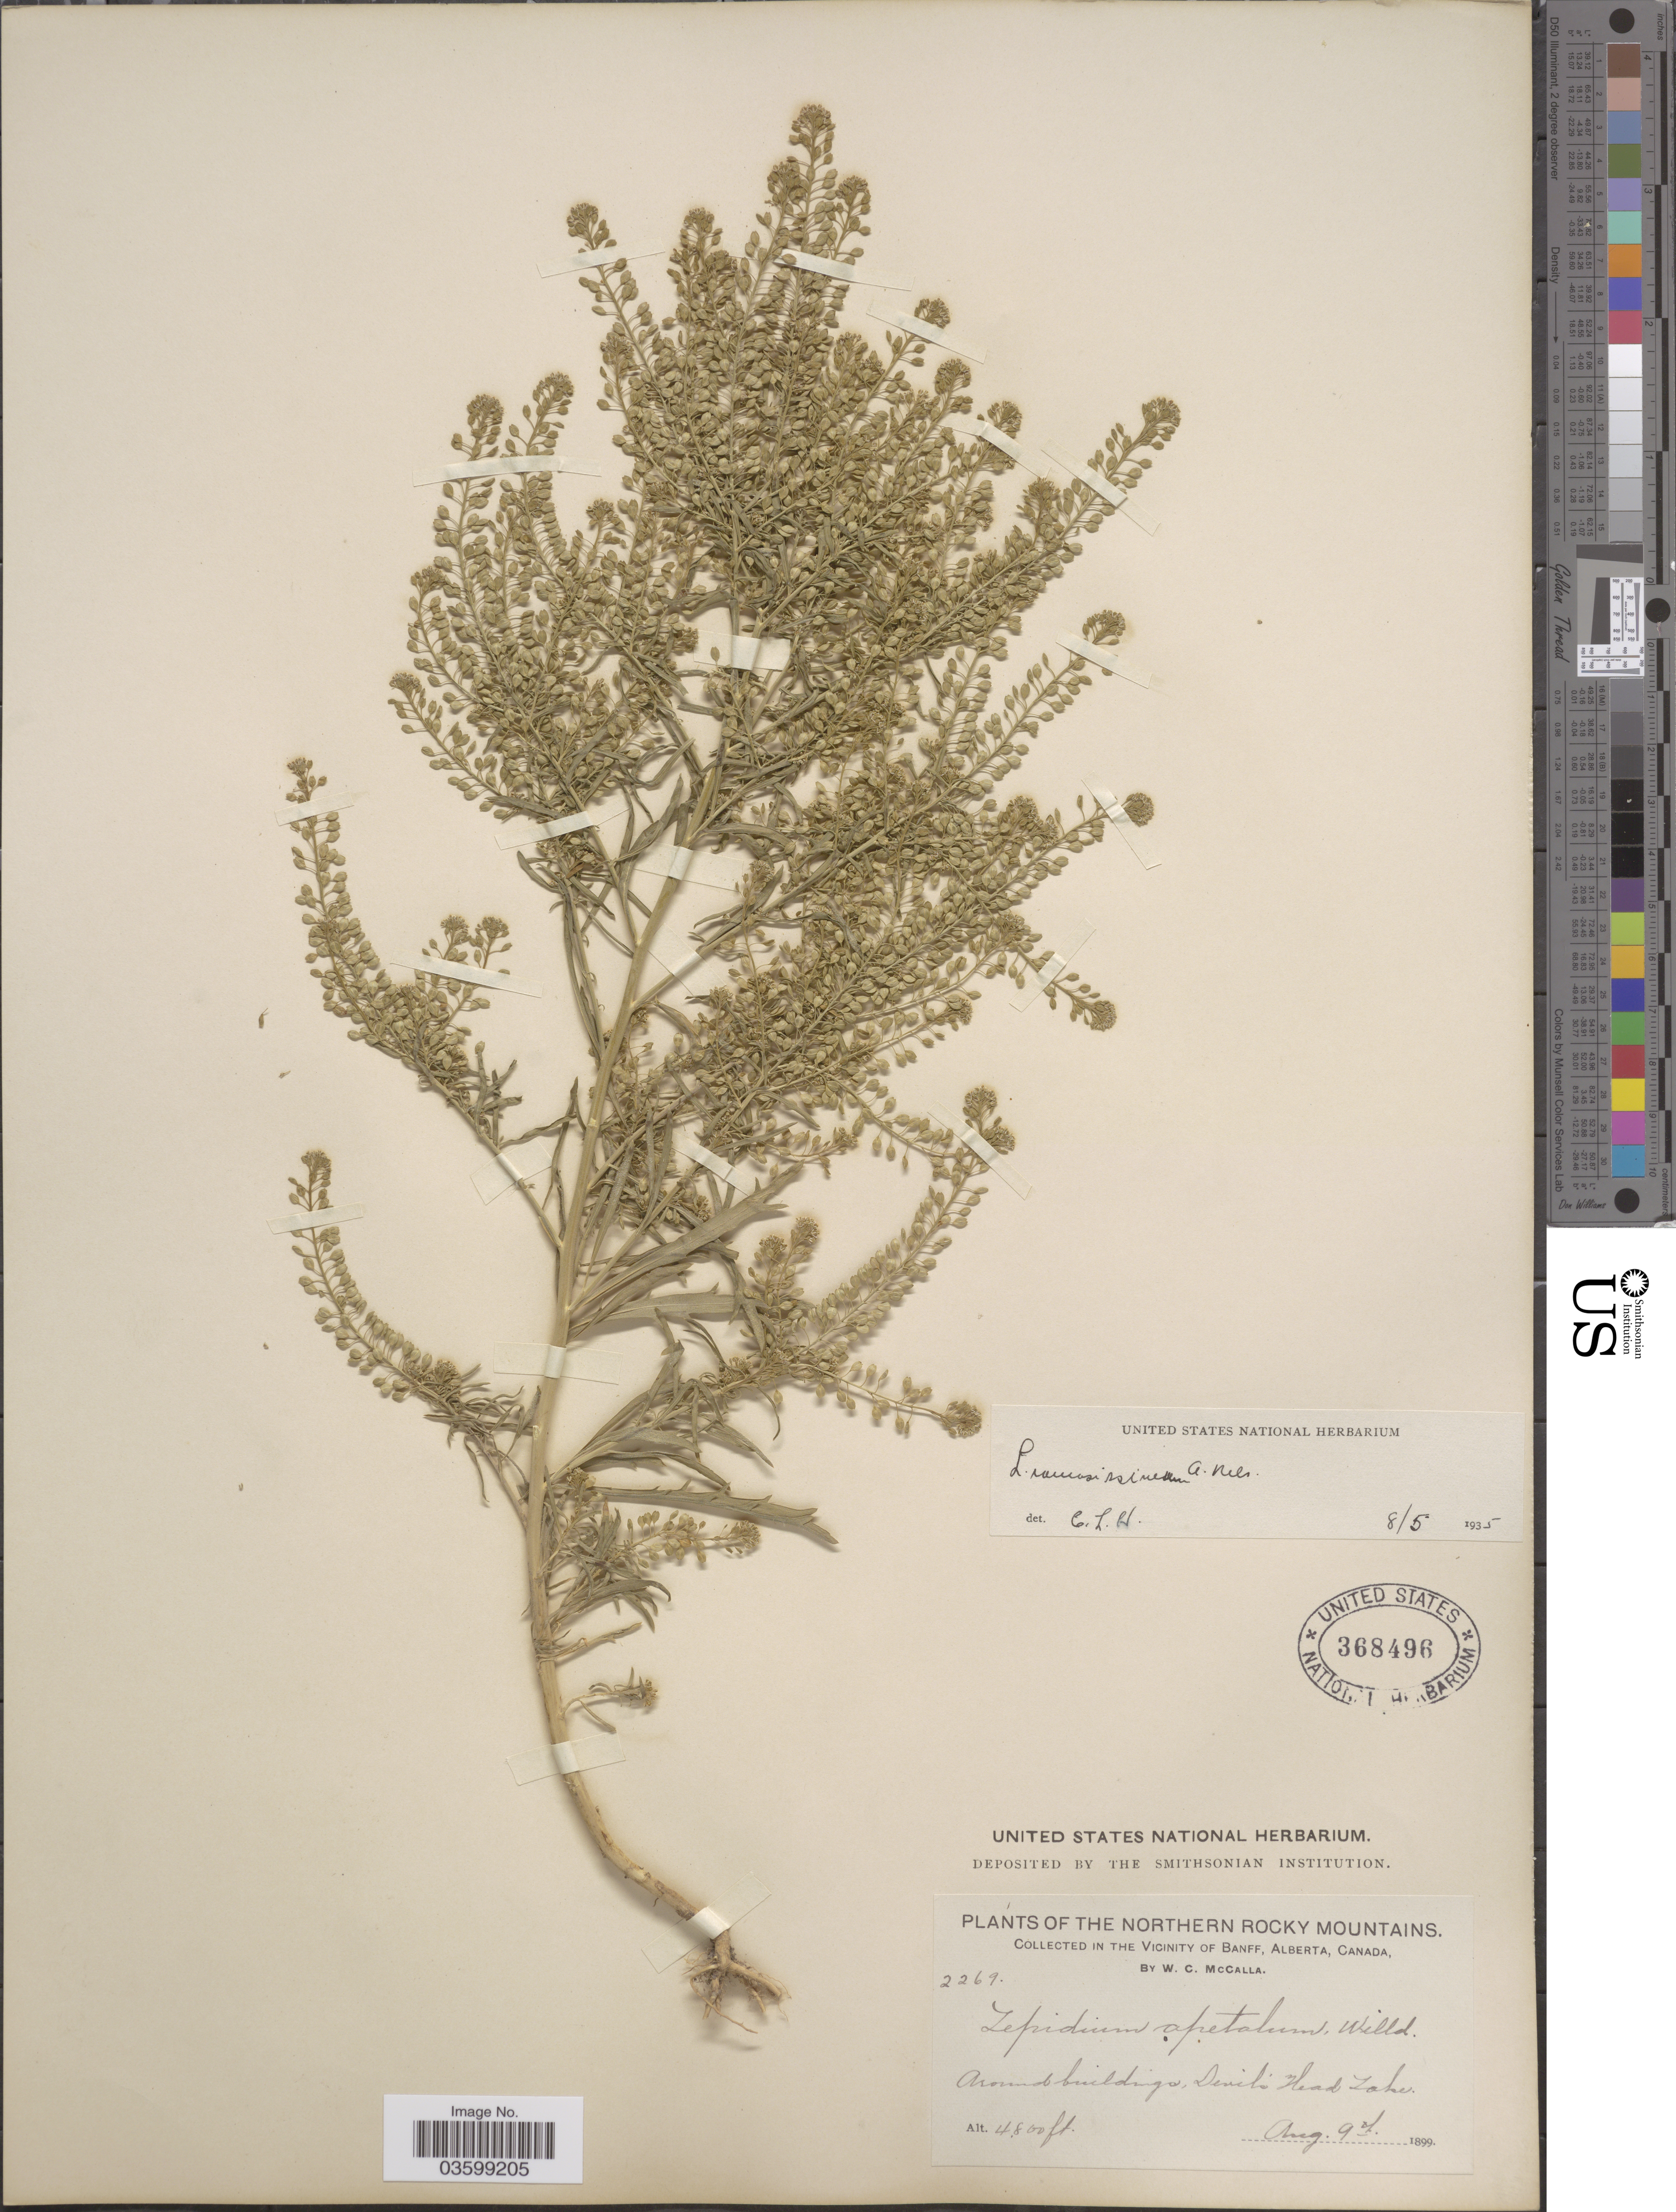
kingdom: Plantae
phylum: Tracheophyta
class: Magnoliopsida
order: Brassicales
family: Brassicaceae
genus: Lepidium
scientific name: Lepidium ramosissimum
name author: A. Nelson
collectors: W. McCalla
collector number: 2269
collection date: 1899-08-09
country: Canada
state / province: Alberta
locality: The Northern Rocky Mountains. The Vicinity of Banff. Devil's Head Lake.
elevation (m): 1463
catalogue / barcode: US 368496